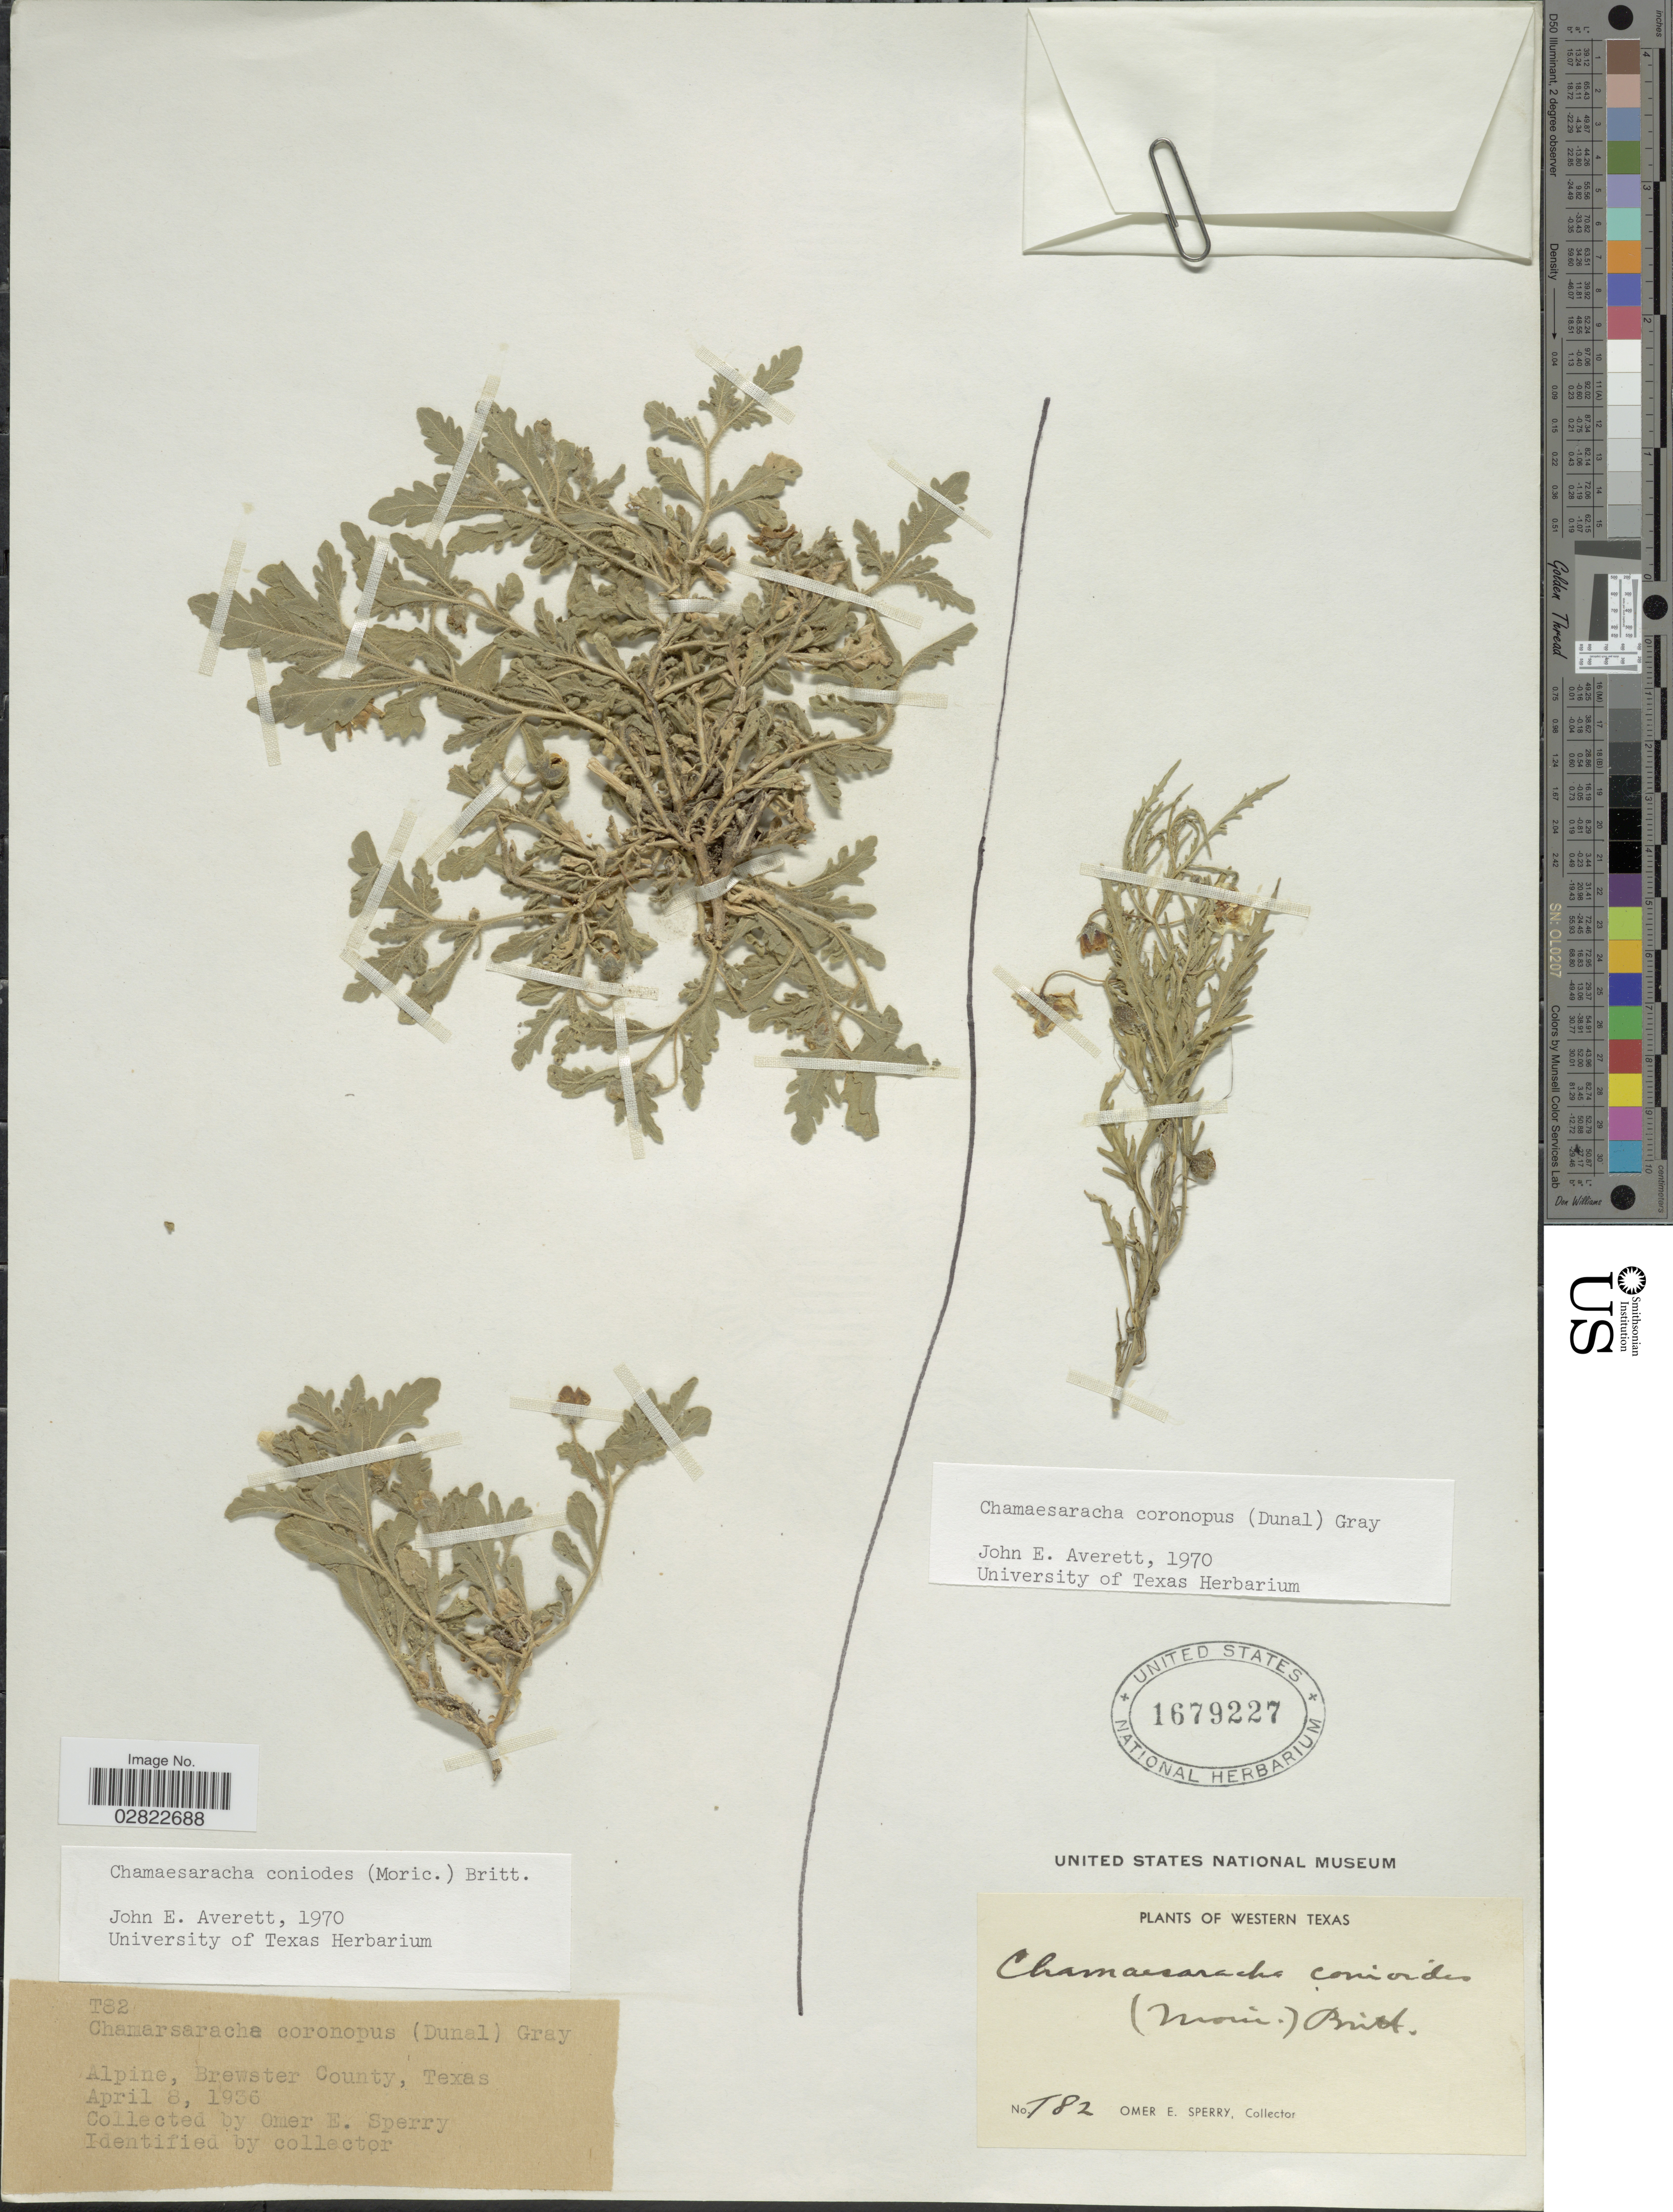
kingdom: Plantae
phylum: Tracheophyta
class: Magnoliopsida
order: Solanales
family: Solanaceae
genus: Chamaesaracha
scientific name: Chamaesaracha coniodes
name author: (Moric. ex Dunal) Britton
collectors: O. E. Sperry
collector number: T82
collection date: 1936-04-08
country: United States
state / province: Texas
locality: Alpine, Brewster County. Western Texas.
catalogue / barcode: US 1679227